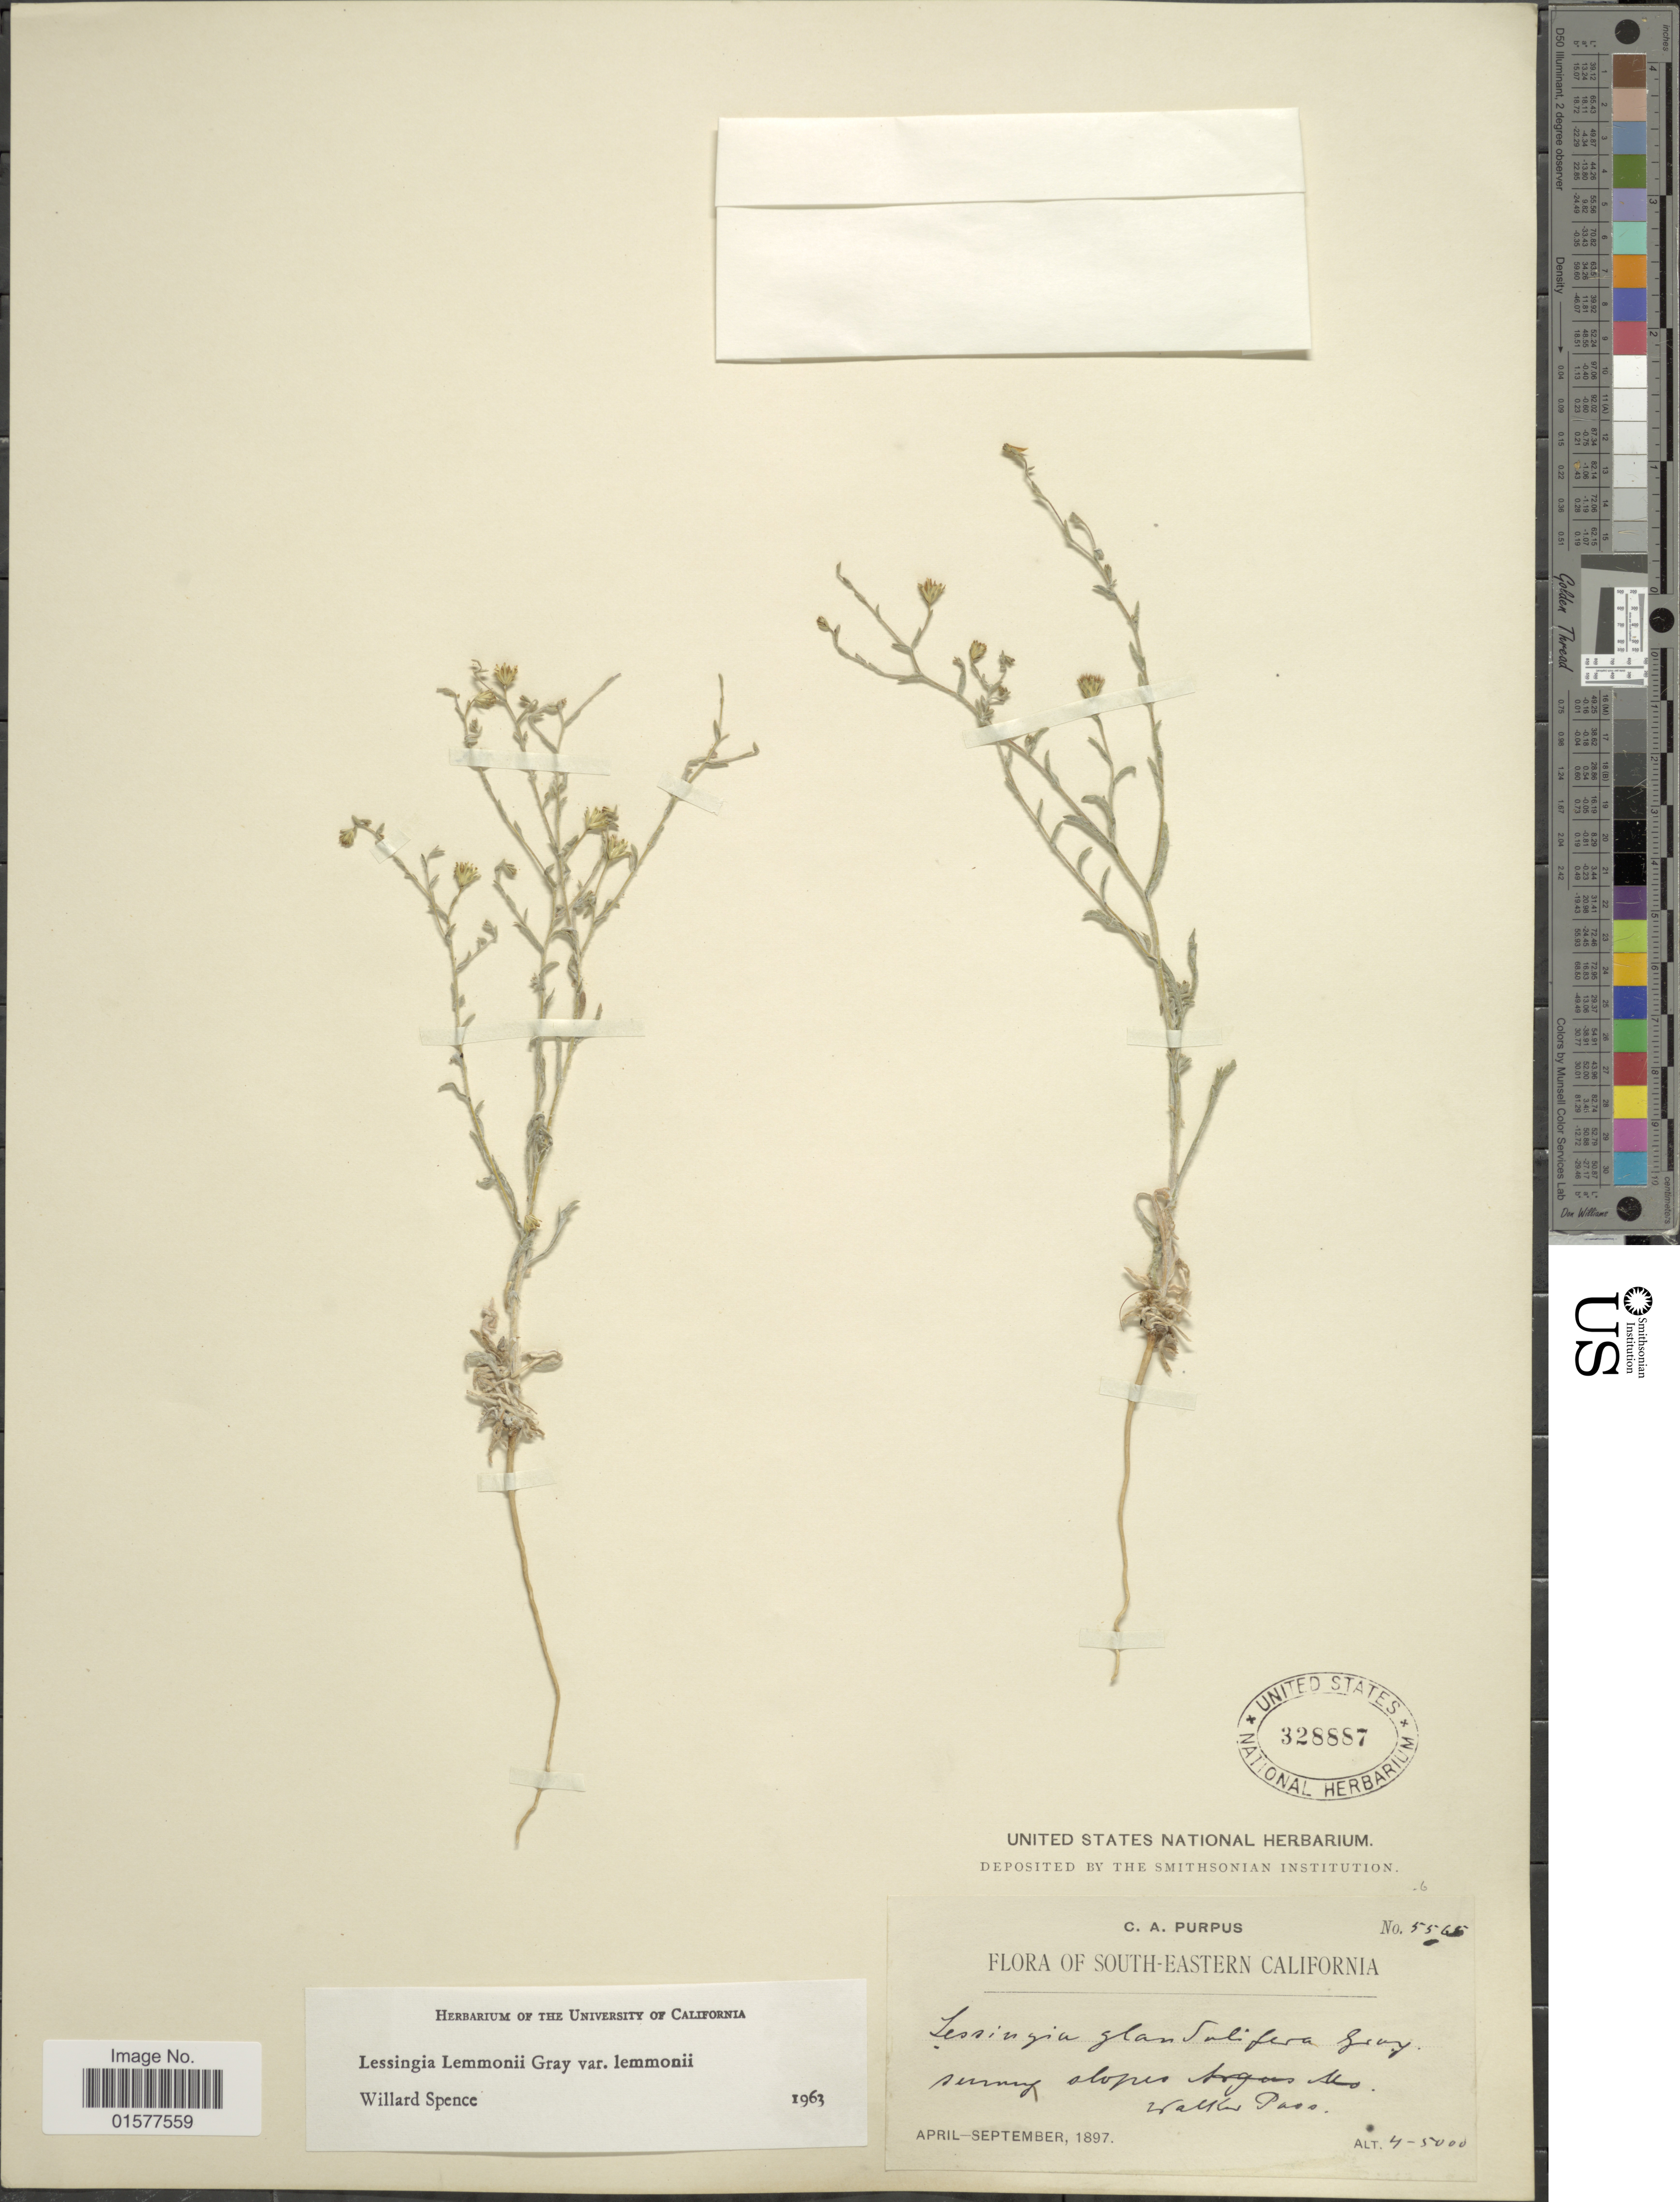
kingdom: Plantae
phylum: Tracheophyta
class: Magnoliopsida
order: Asterales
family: Asteraceae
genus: Lessingia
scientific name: Lessingia lemmonii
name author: A. Gray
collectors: C. A. Purpus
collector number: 5565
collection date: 1897-04/1897-09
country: United States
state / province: California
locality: South-Eastern California, Summit slopes Walker Pass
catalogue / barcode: US 328887